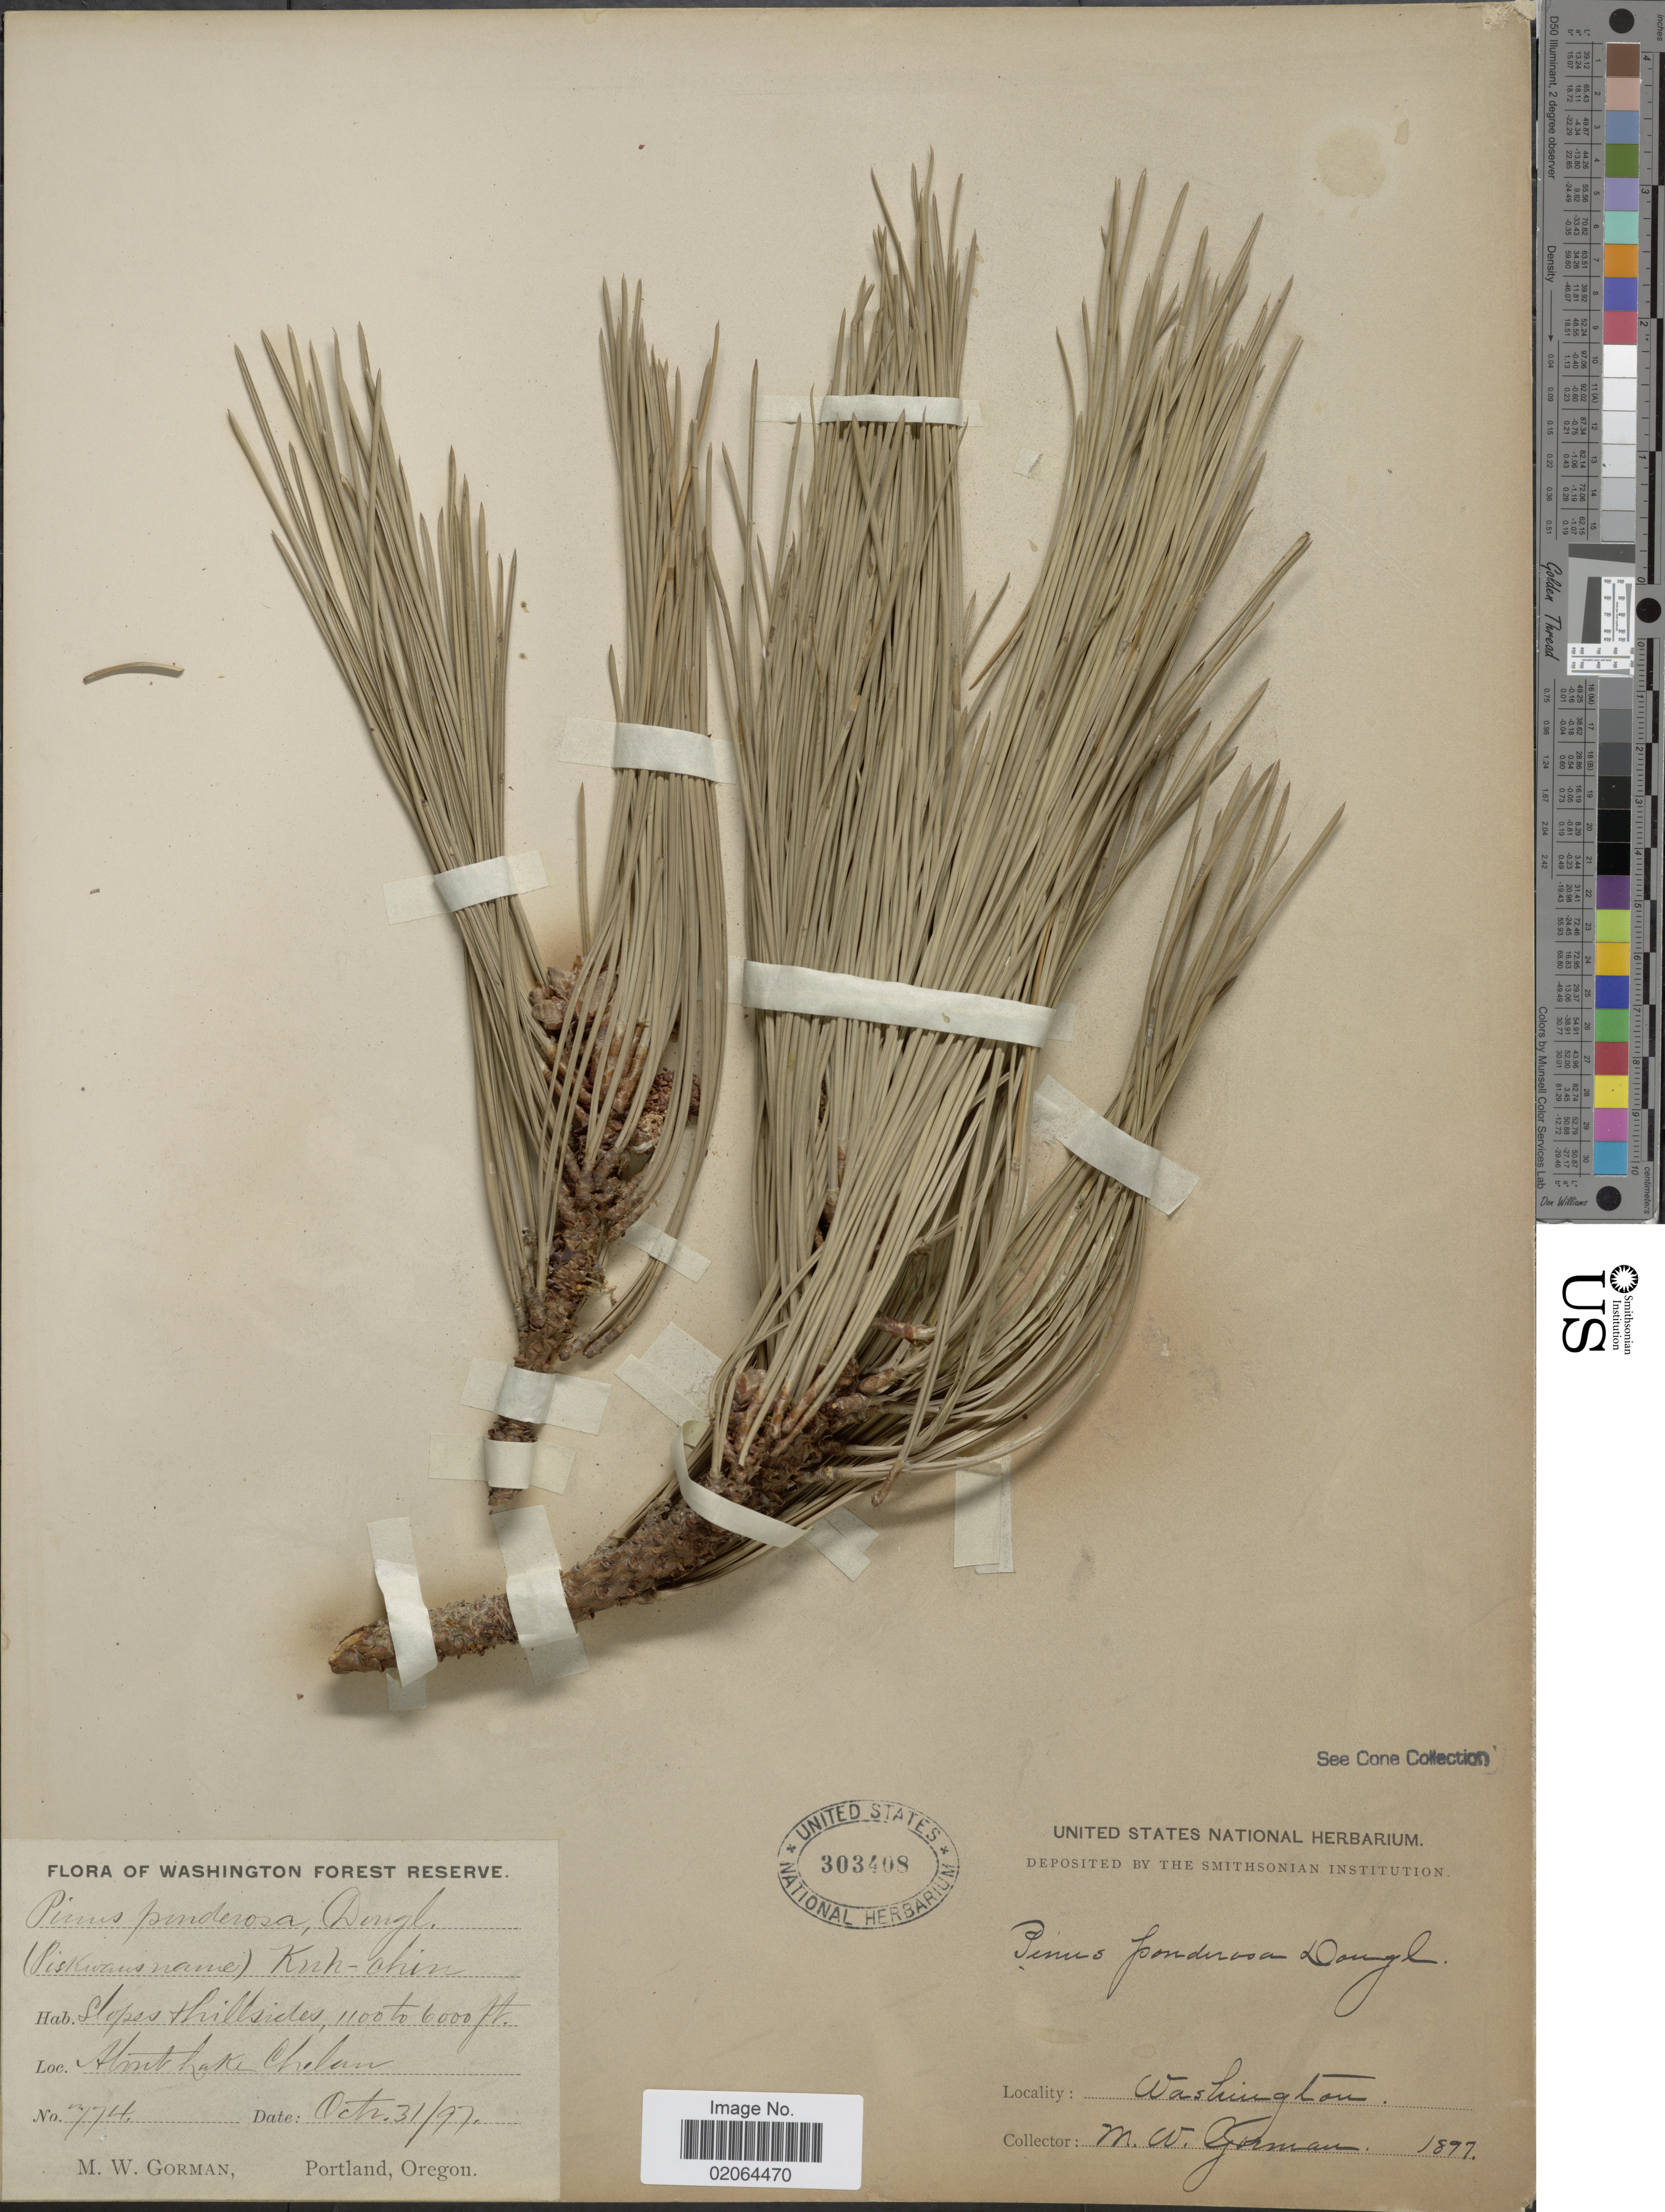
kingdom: Plantae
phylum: Tracheophyta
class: Pinopsida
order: Pinales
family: Pinaceae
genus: Pinus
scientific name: Pinus ponderosa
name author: Douglas ex C. Lawson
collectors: M. W. Gorman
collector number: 774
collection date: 1897-10-03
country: United States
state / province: Washington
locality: Washington, slopes + hills About Lake Chelan.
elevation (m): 335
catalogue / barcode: US 303408